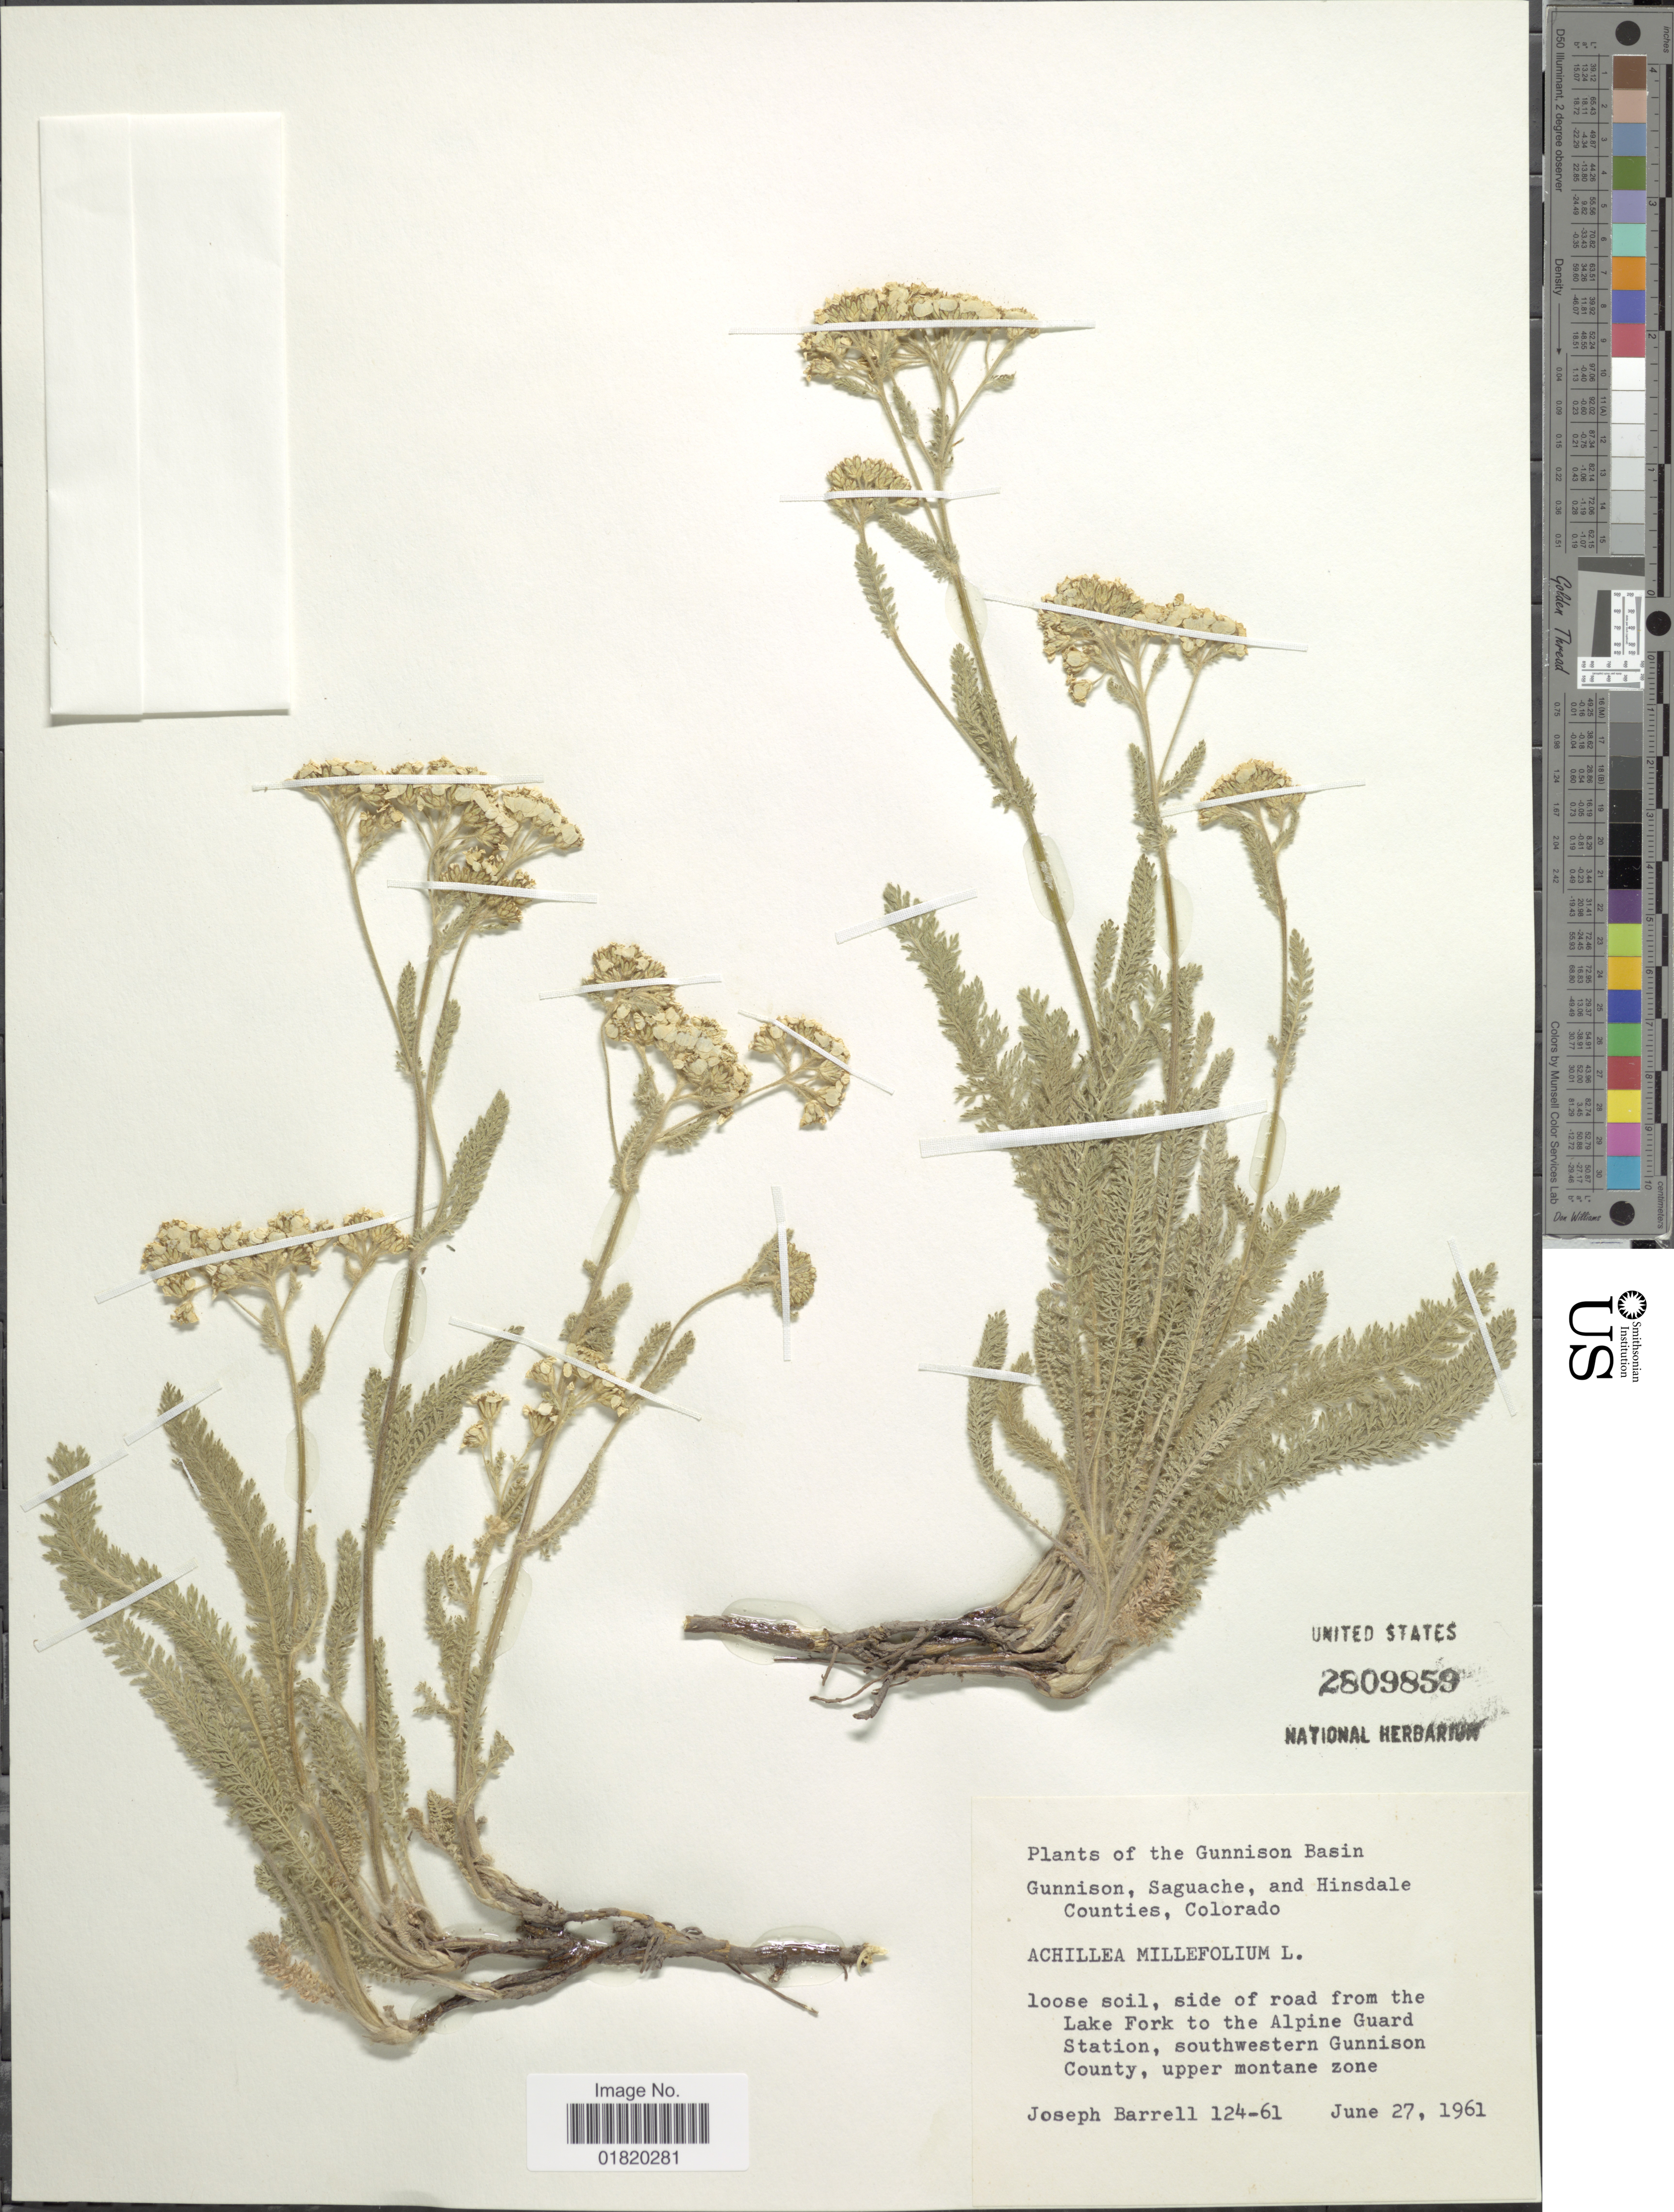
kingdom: Plantae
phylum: Tracheophyta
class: Magnoliopsida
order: Asterales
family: Asteraceae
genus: Achillea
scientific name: Achillea millefolium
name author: L.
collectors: J. Barrell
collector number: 124-61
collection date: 1961-06-27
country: United States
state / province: Colorado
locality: Gunnison Basin. side of road from the Lake Fork to the Alpine Guard Station, southwestern Gunnison County, upper montane zone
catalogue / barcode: US 2809859